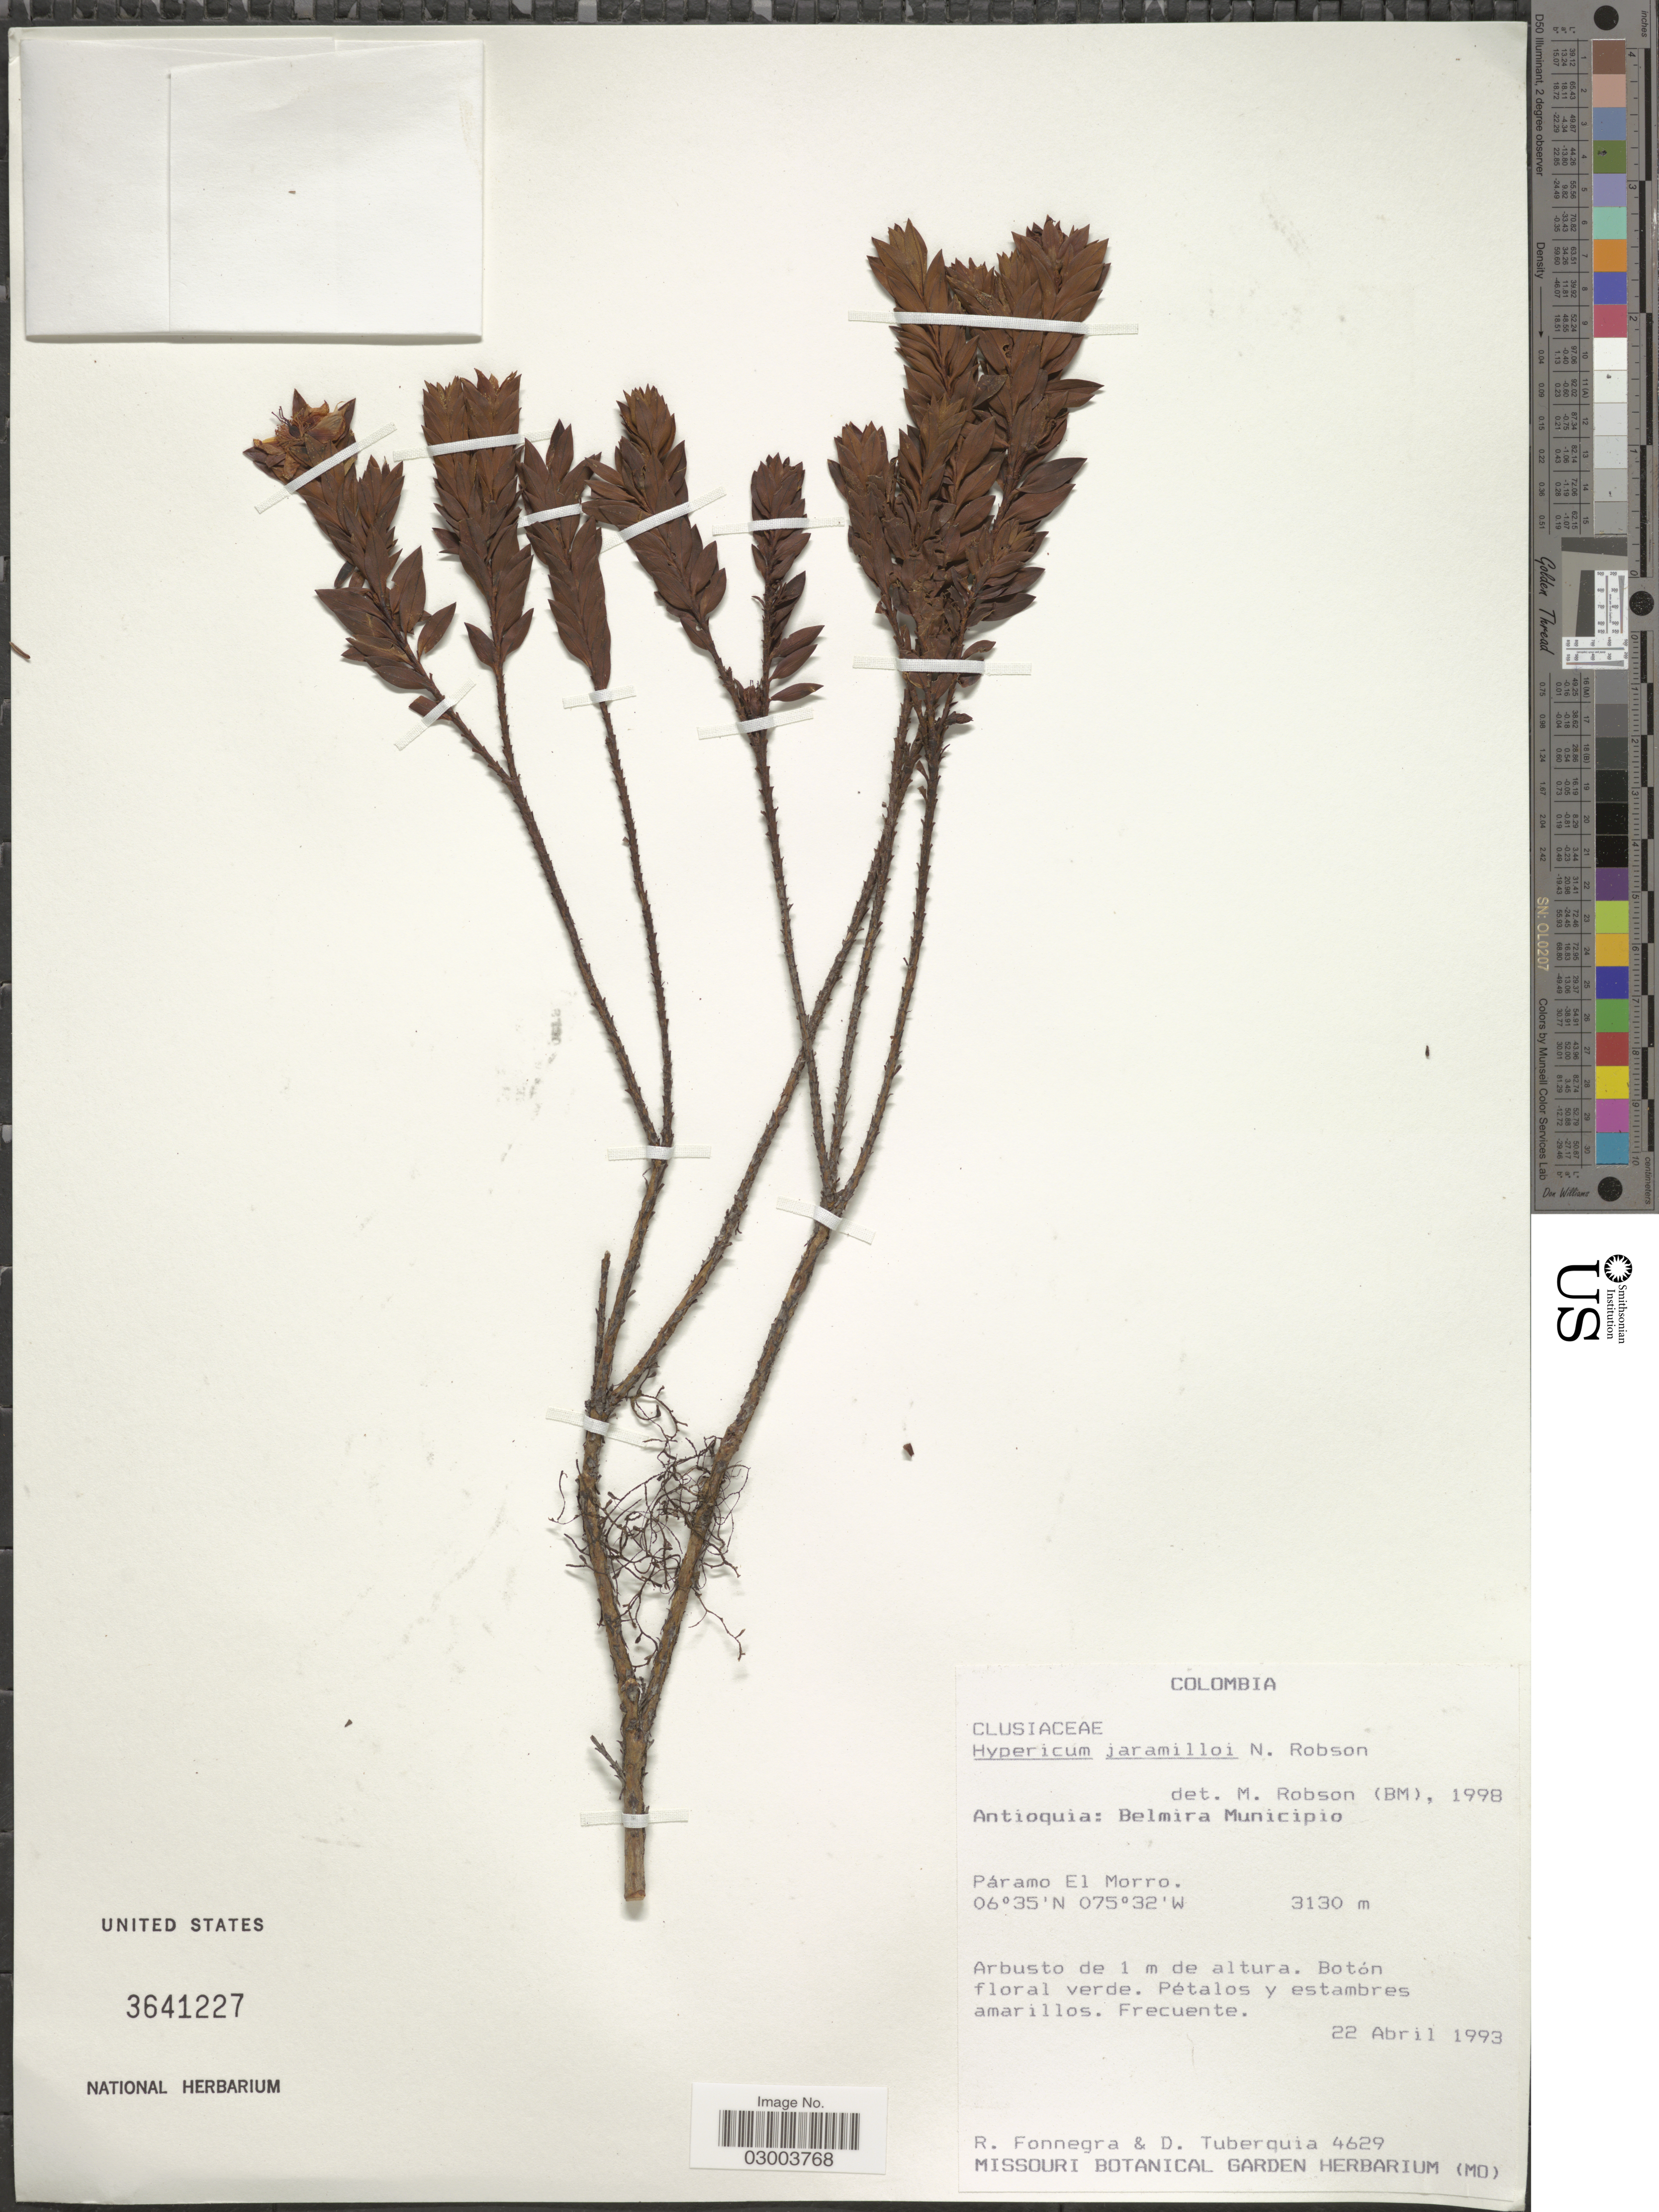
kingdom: Plantae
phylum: Tracheophyta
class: Magnoliopsida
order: Malpighiales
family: Hypericaceae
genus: Hypericum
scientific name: Hypericum jaramilloi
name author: N. Robson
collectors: R. Fonnegra & D. Tuberquia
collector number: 4629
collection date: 1993-04-22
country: Colombia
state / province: Antioquia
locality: Belmira Municipio. Páramo El Morro.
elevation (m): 3130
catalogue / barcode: US 3641227